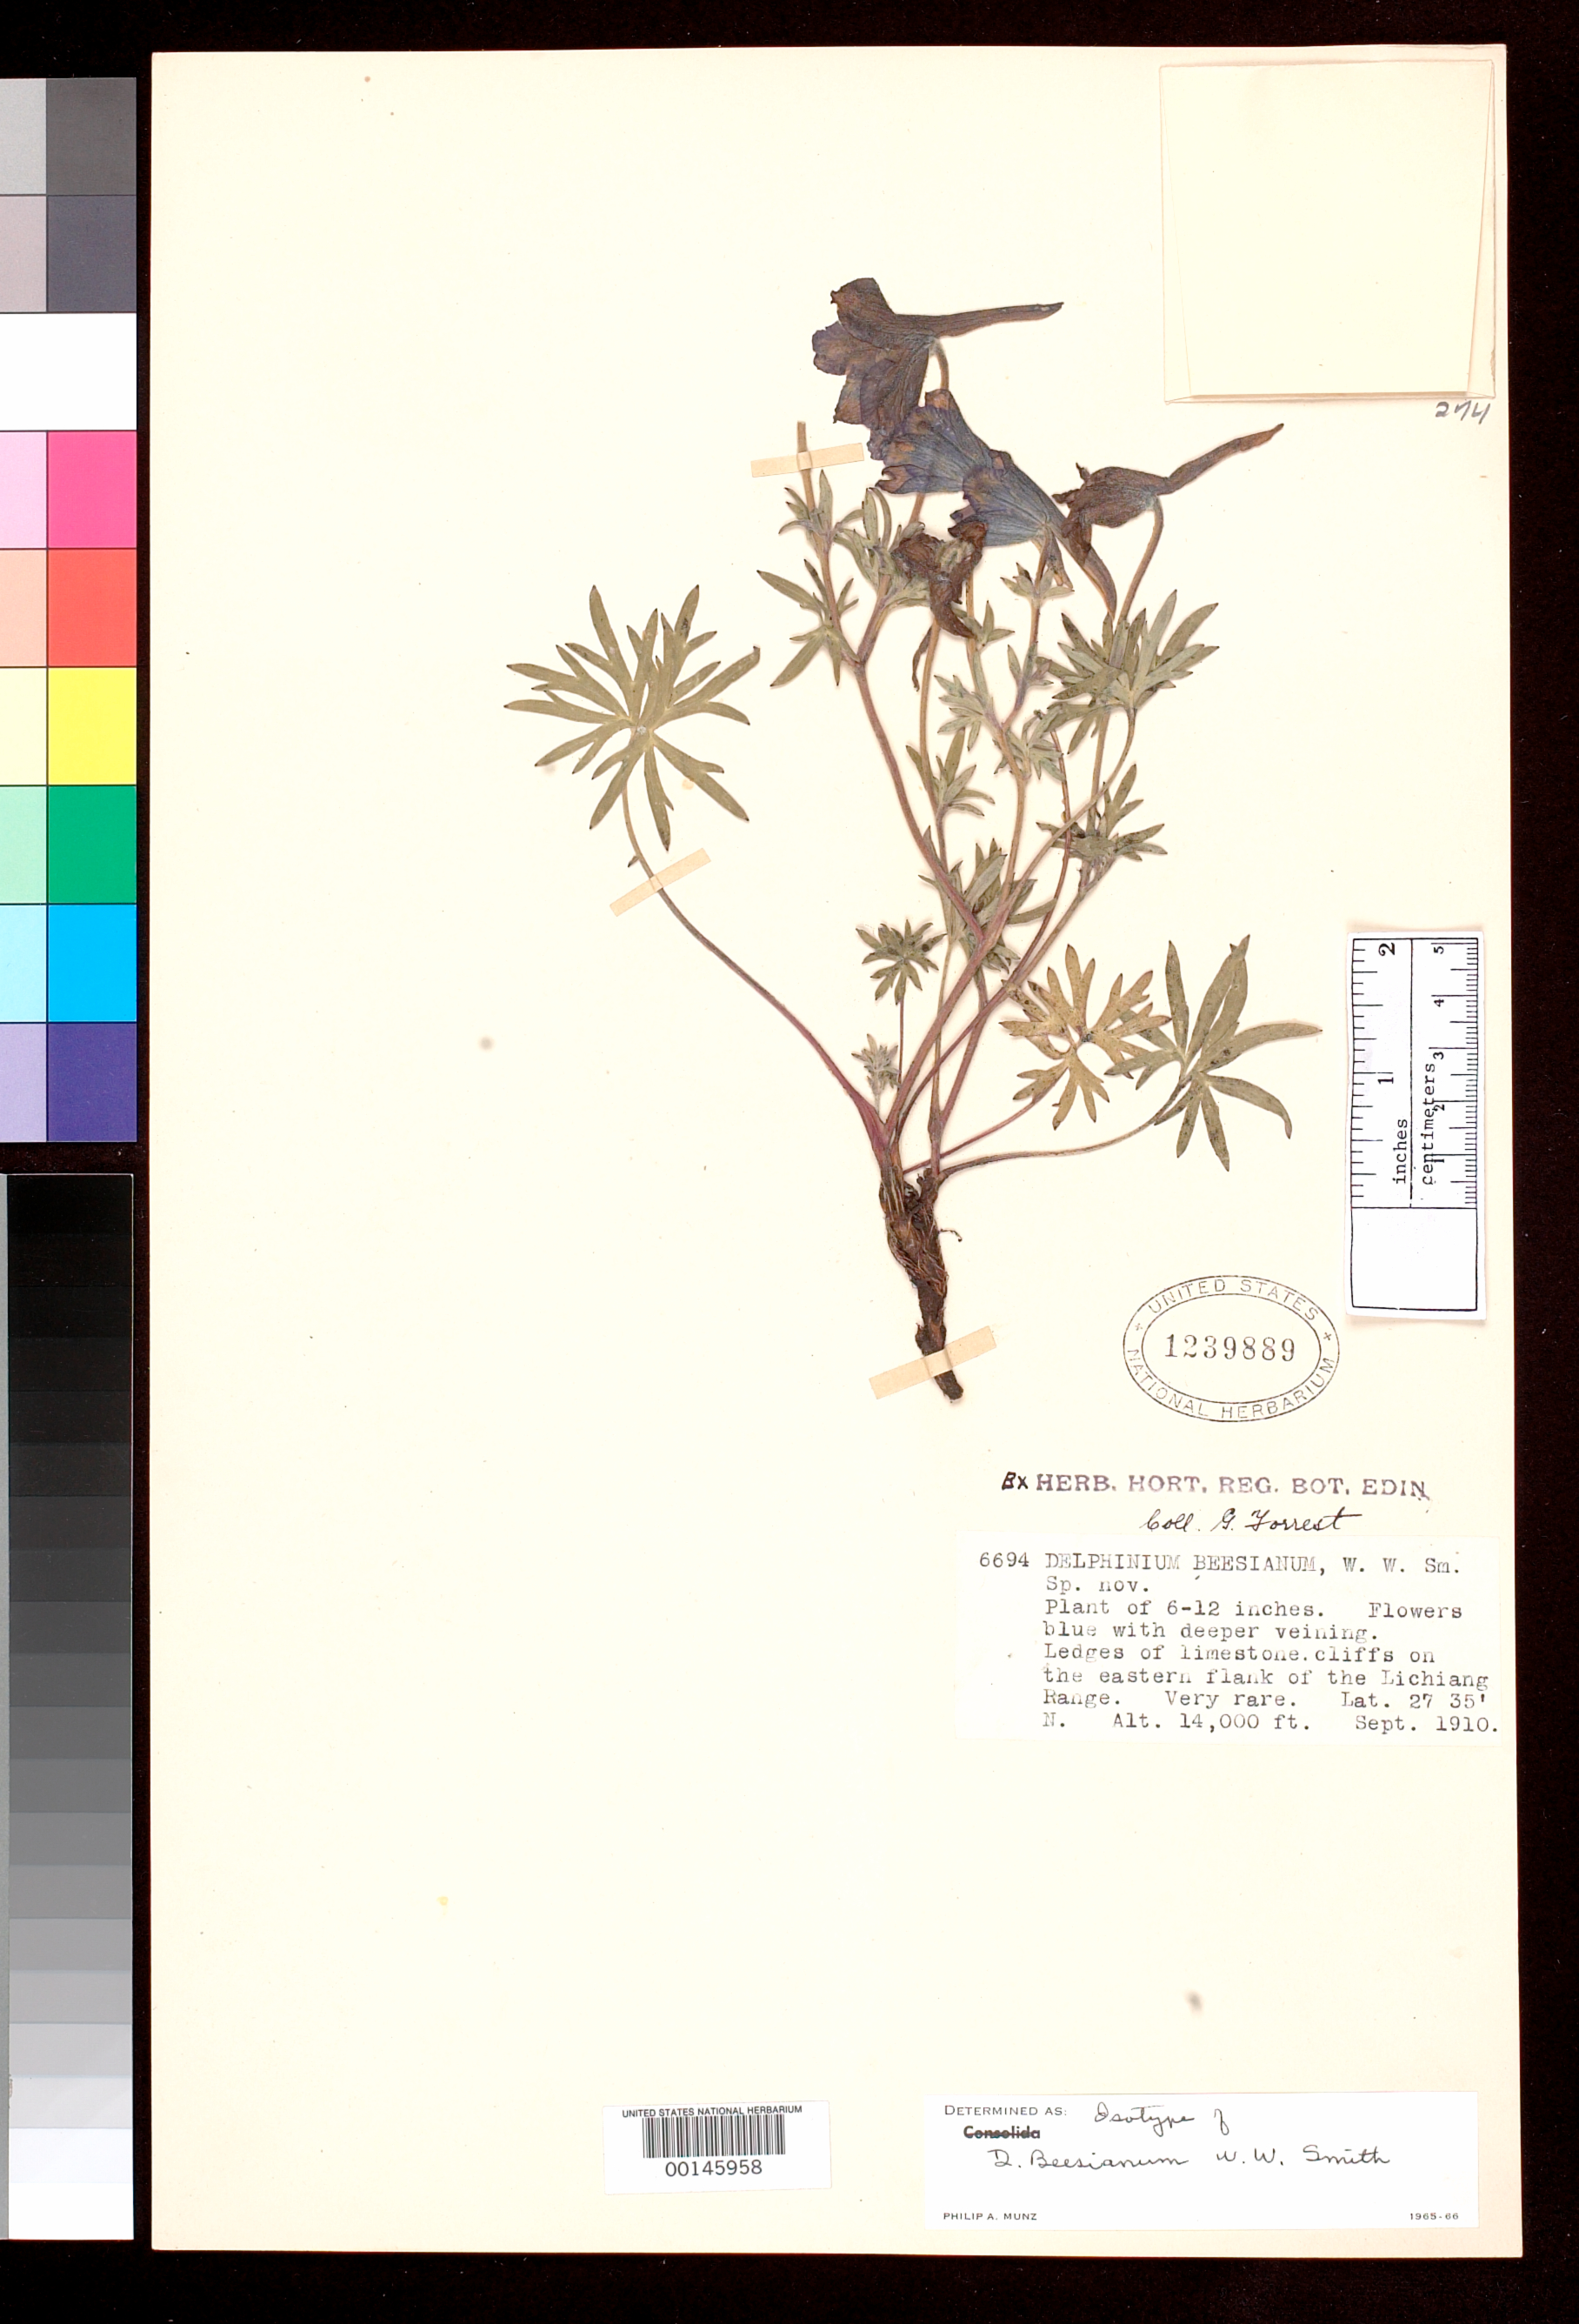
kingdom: Plantae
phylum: Tracheophyta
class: Magnoliopsida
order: Ranunculales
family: Ranunculaceae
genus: Delphinium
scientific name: Delphinium beesianum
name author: W.W. Sm.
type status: Isotype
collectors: G. Forrest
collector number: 6694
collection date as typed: Sep 1910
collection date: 1910-09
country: China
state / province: Yunnan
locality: East flank of Lichiang Range.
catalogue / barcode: US 1239889